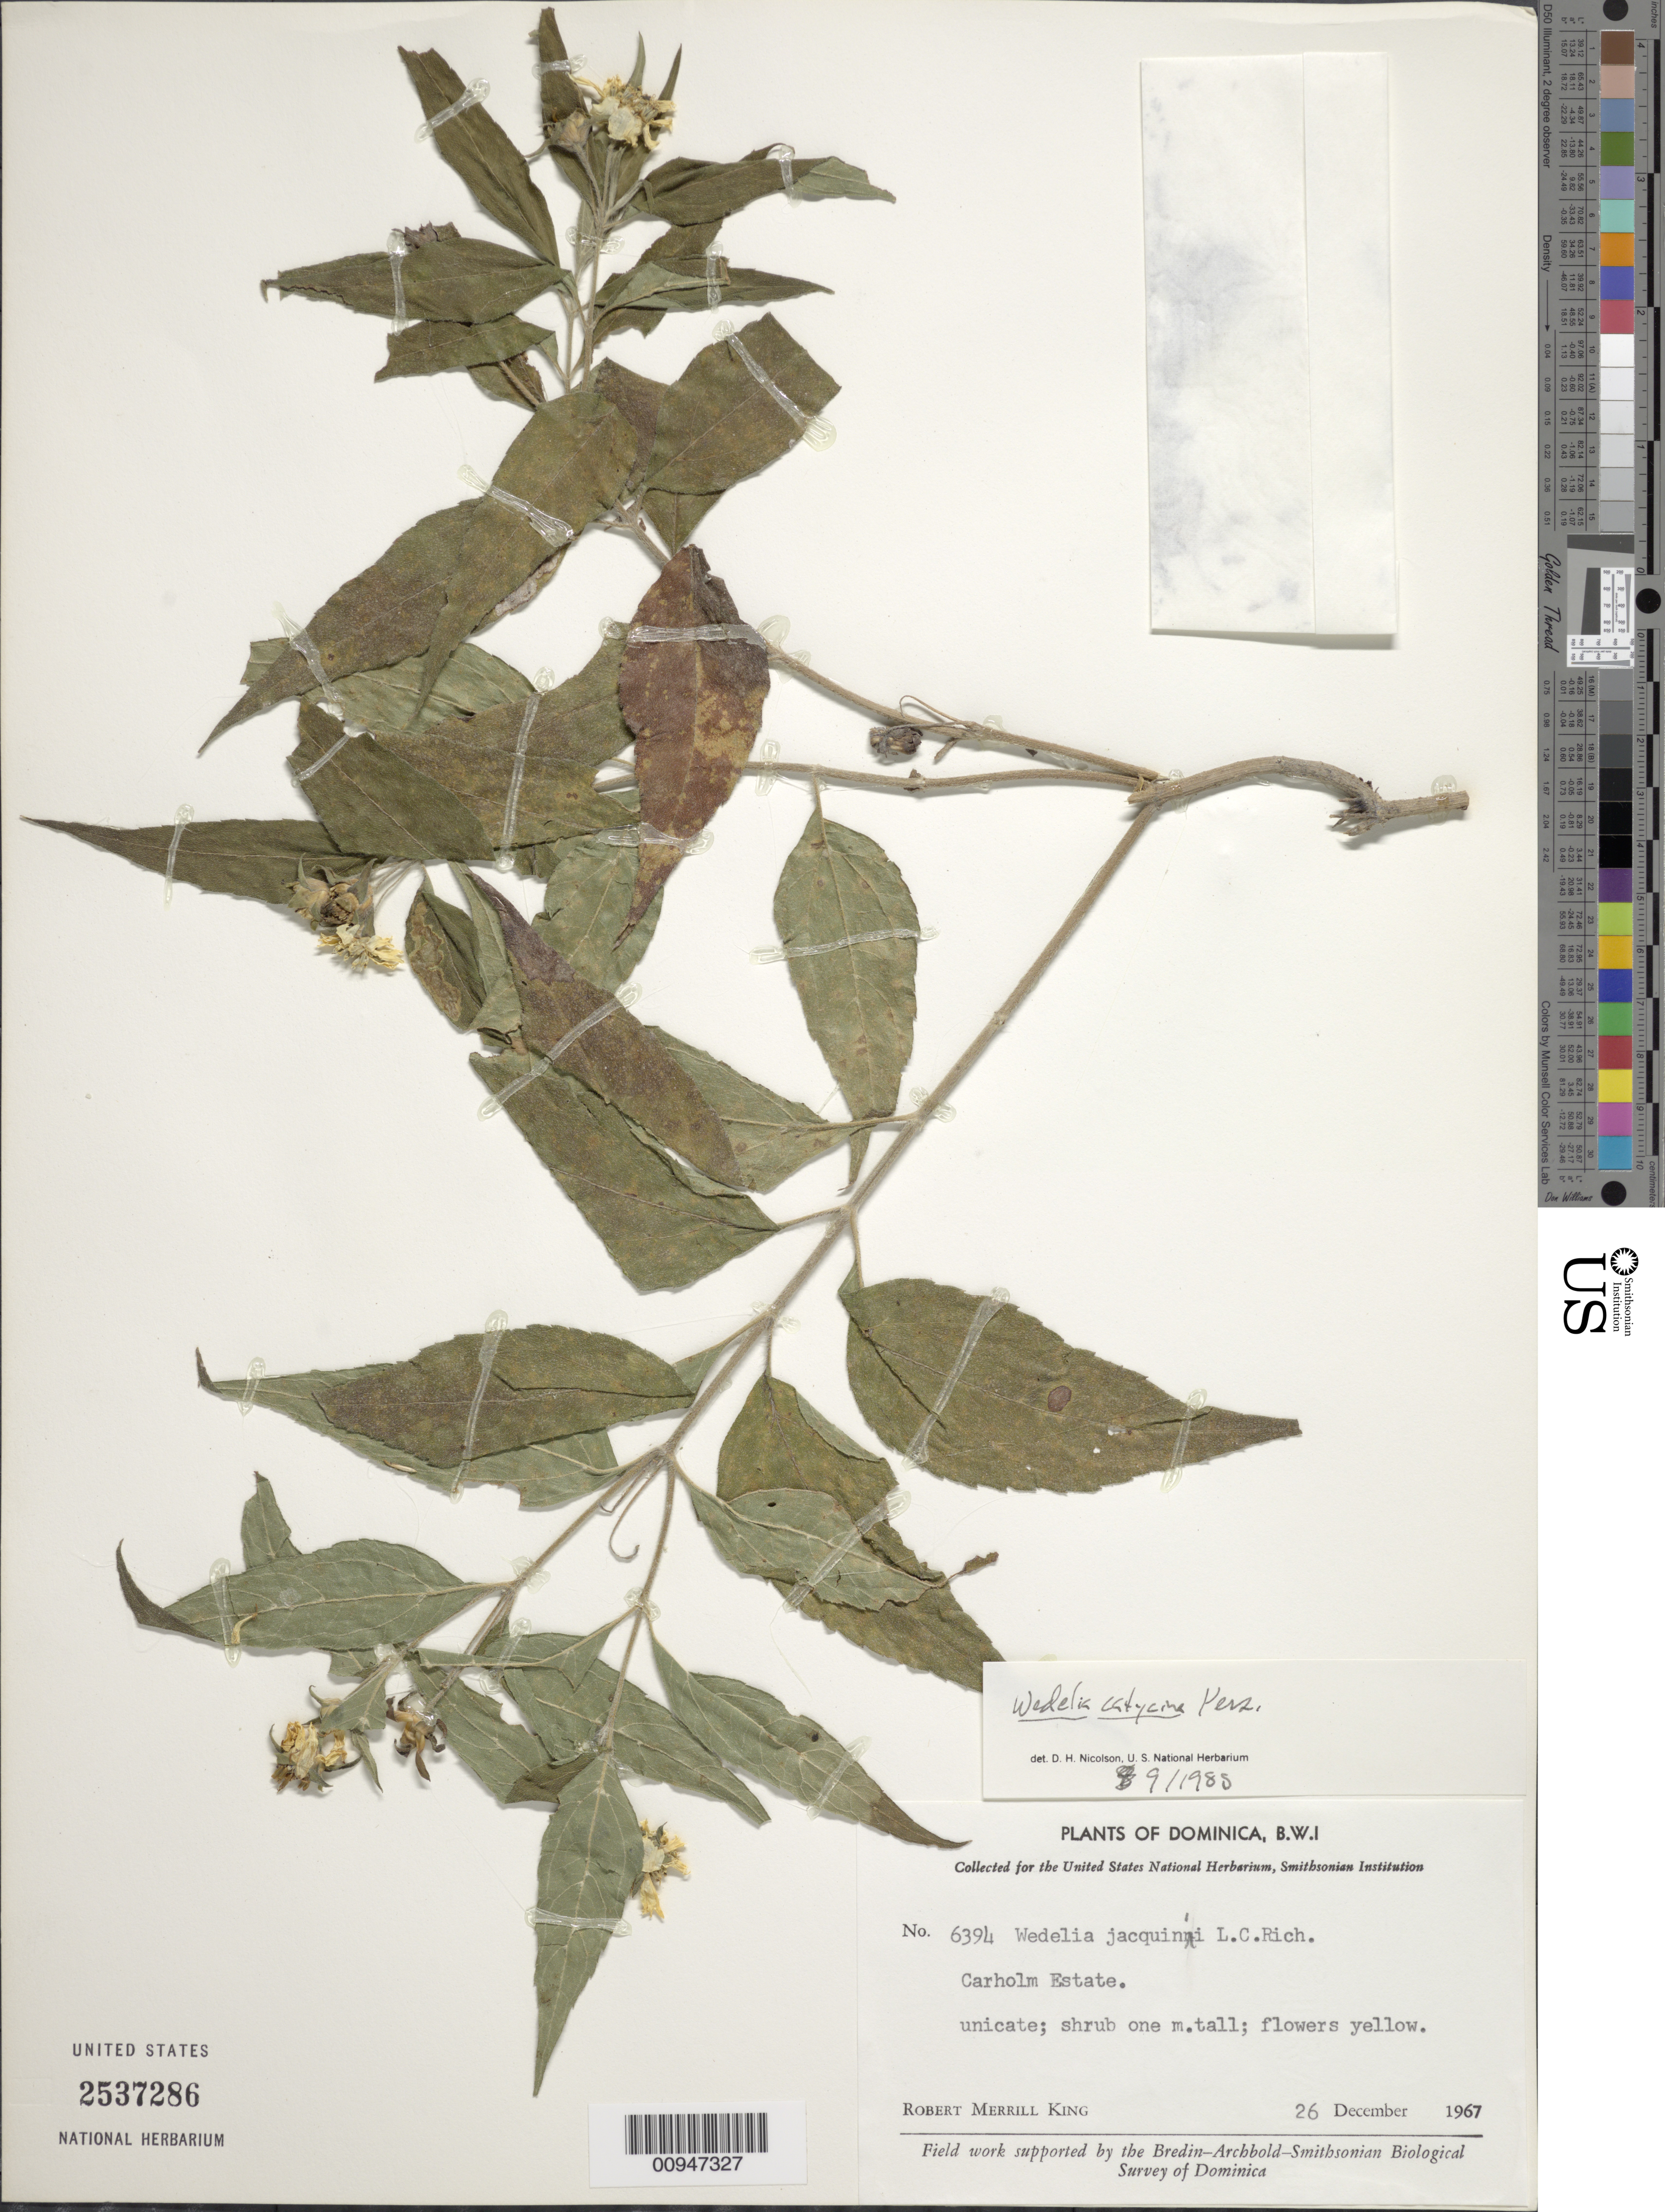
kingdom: Plantae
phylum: Tracheophyta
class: Magnoliopsida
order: Asterales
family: Asteraceae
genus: Wedelia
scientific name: Wedelia calycina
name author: Rich.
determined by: Nicolson, Dan H.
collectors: R. M. King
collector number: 6394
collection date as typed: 26 Dec 1967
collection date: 1967-12-26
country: Dominica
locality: Carholm Estate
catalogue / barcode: US 2537286